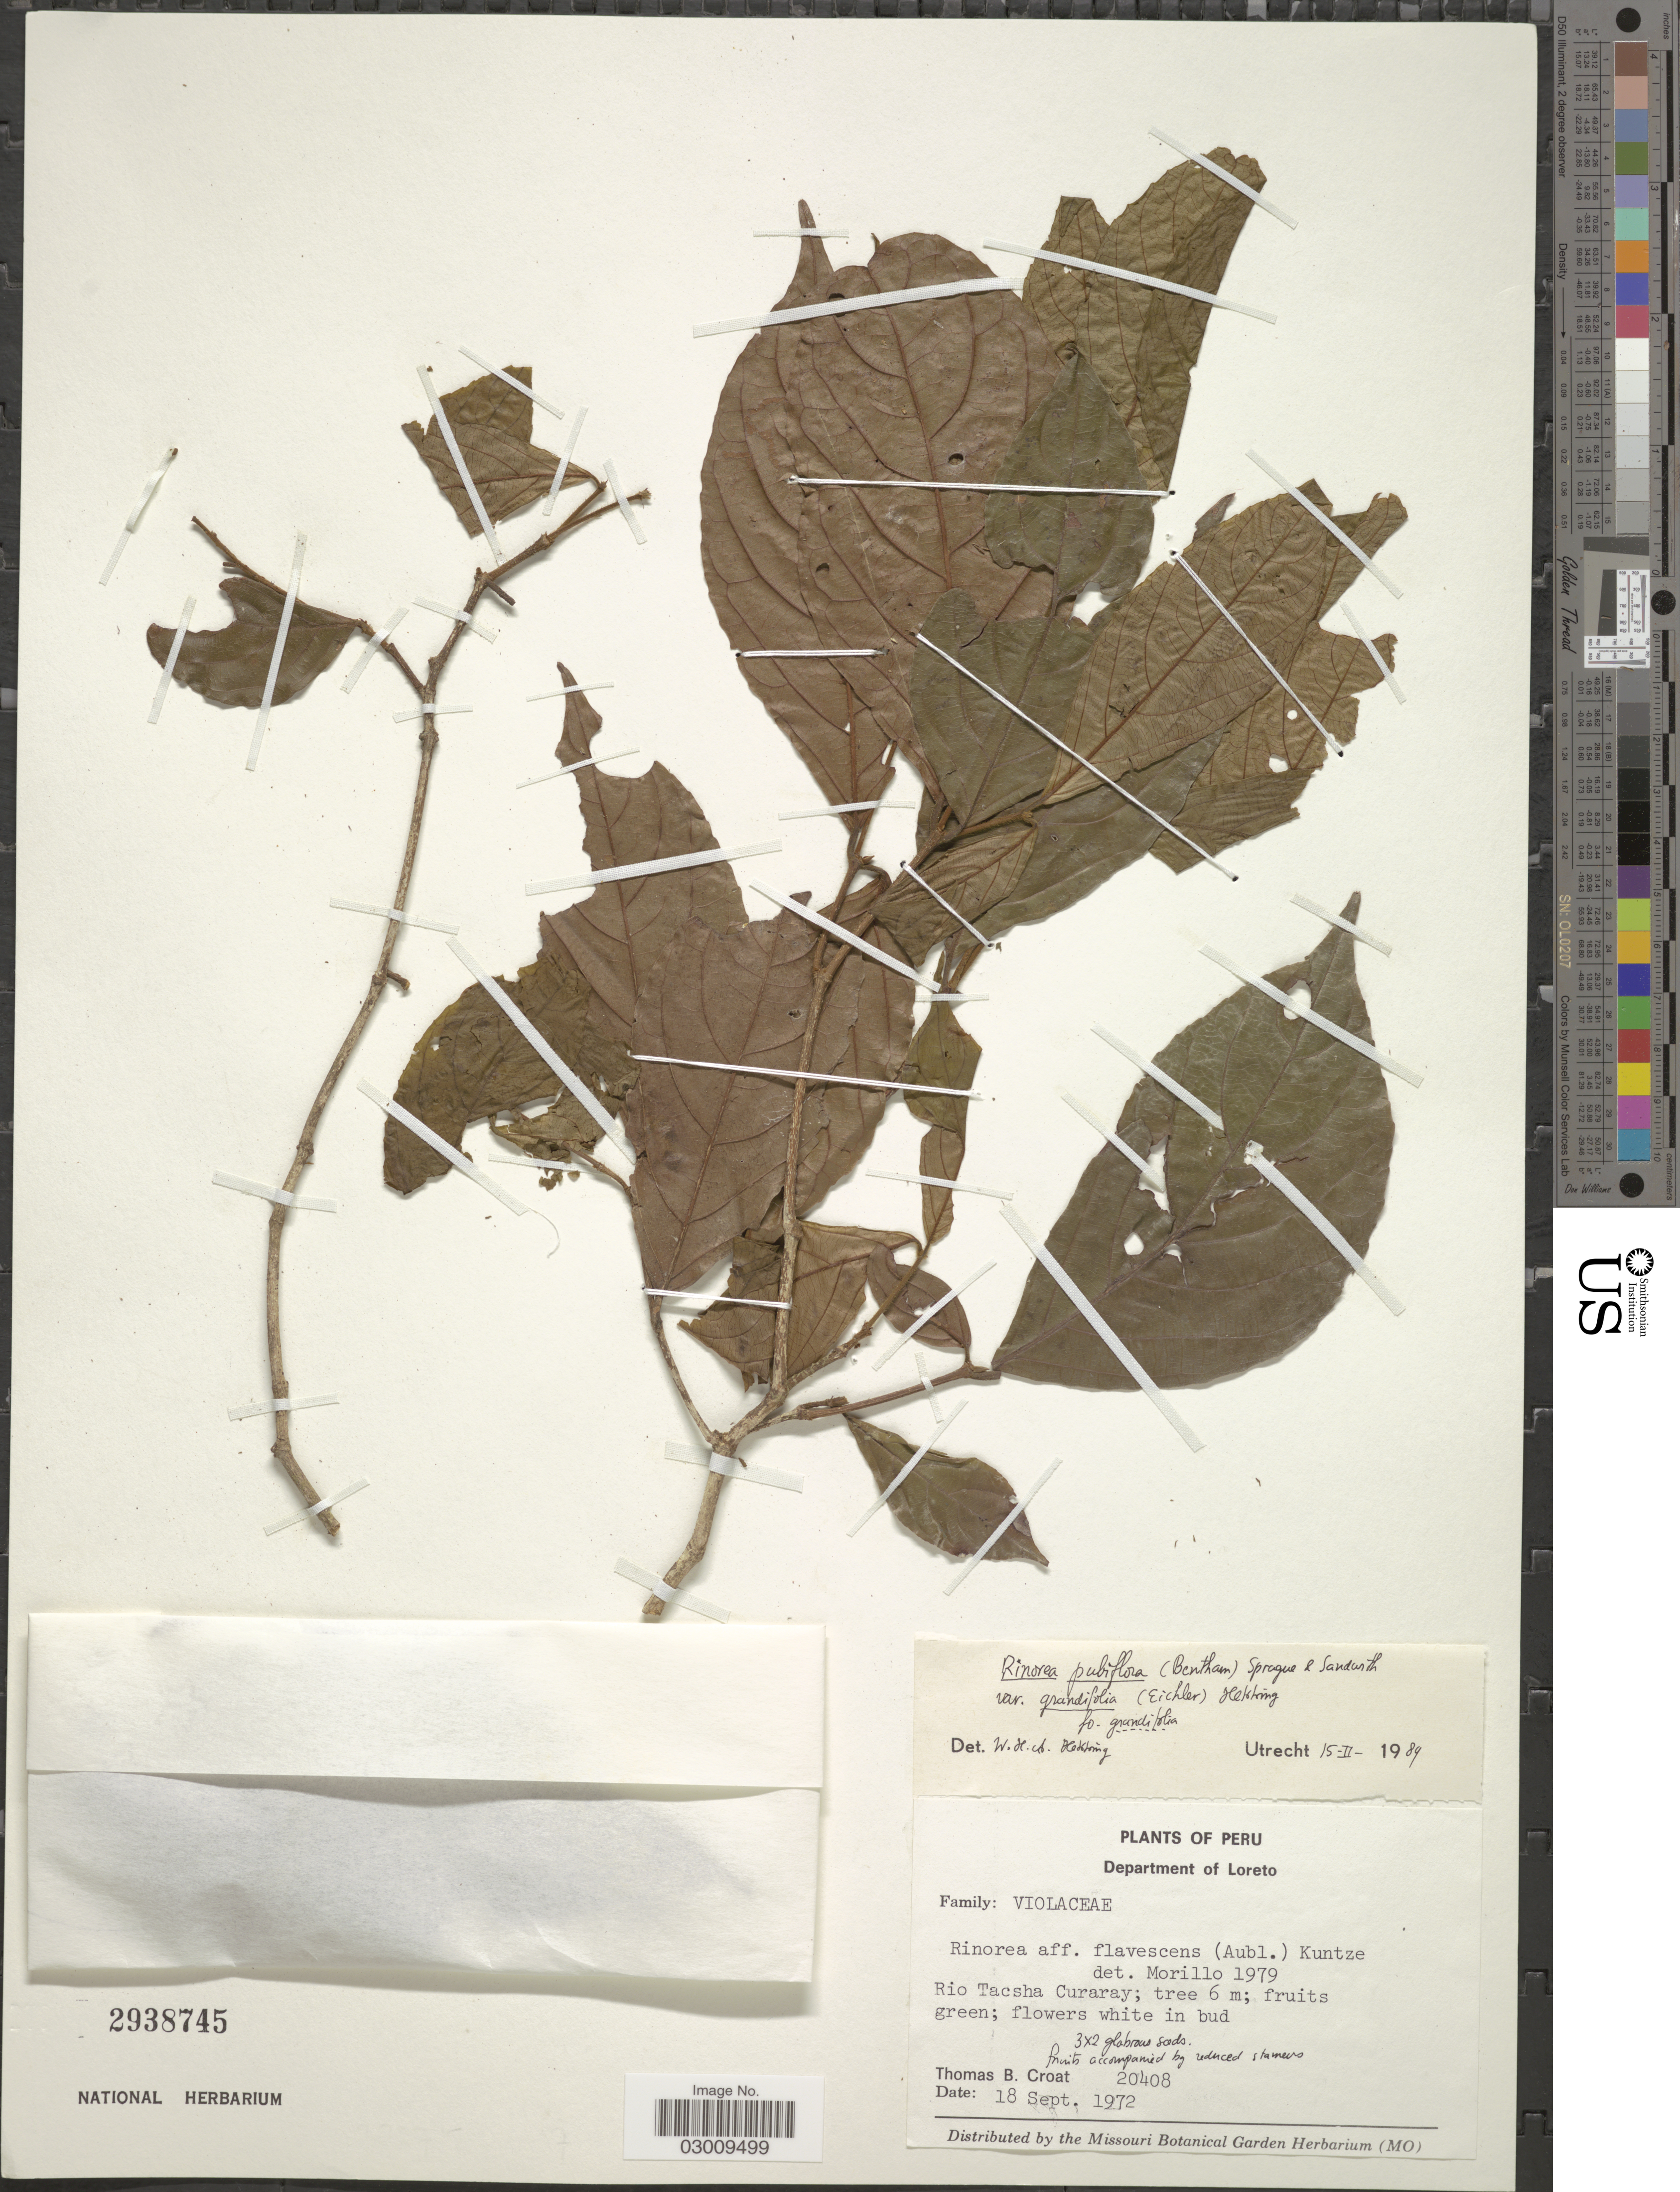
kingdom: Plantae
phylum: Tracheophyta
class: Magnoliopsida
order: Malpighiales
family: Violaceae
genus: Rinorea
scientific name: Rinorea pubiflora var. grandifolia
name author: (Eichler) Hekking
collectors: T. B. Croat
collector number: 20408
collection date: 1972-09-18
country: Peru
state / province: Loreto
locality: Department of Loreto. Rio Tacsha Curaray.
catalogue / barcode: US 2938745